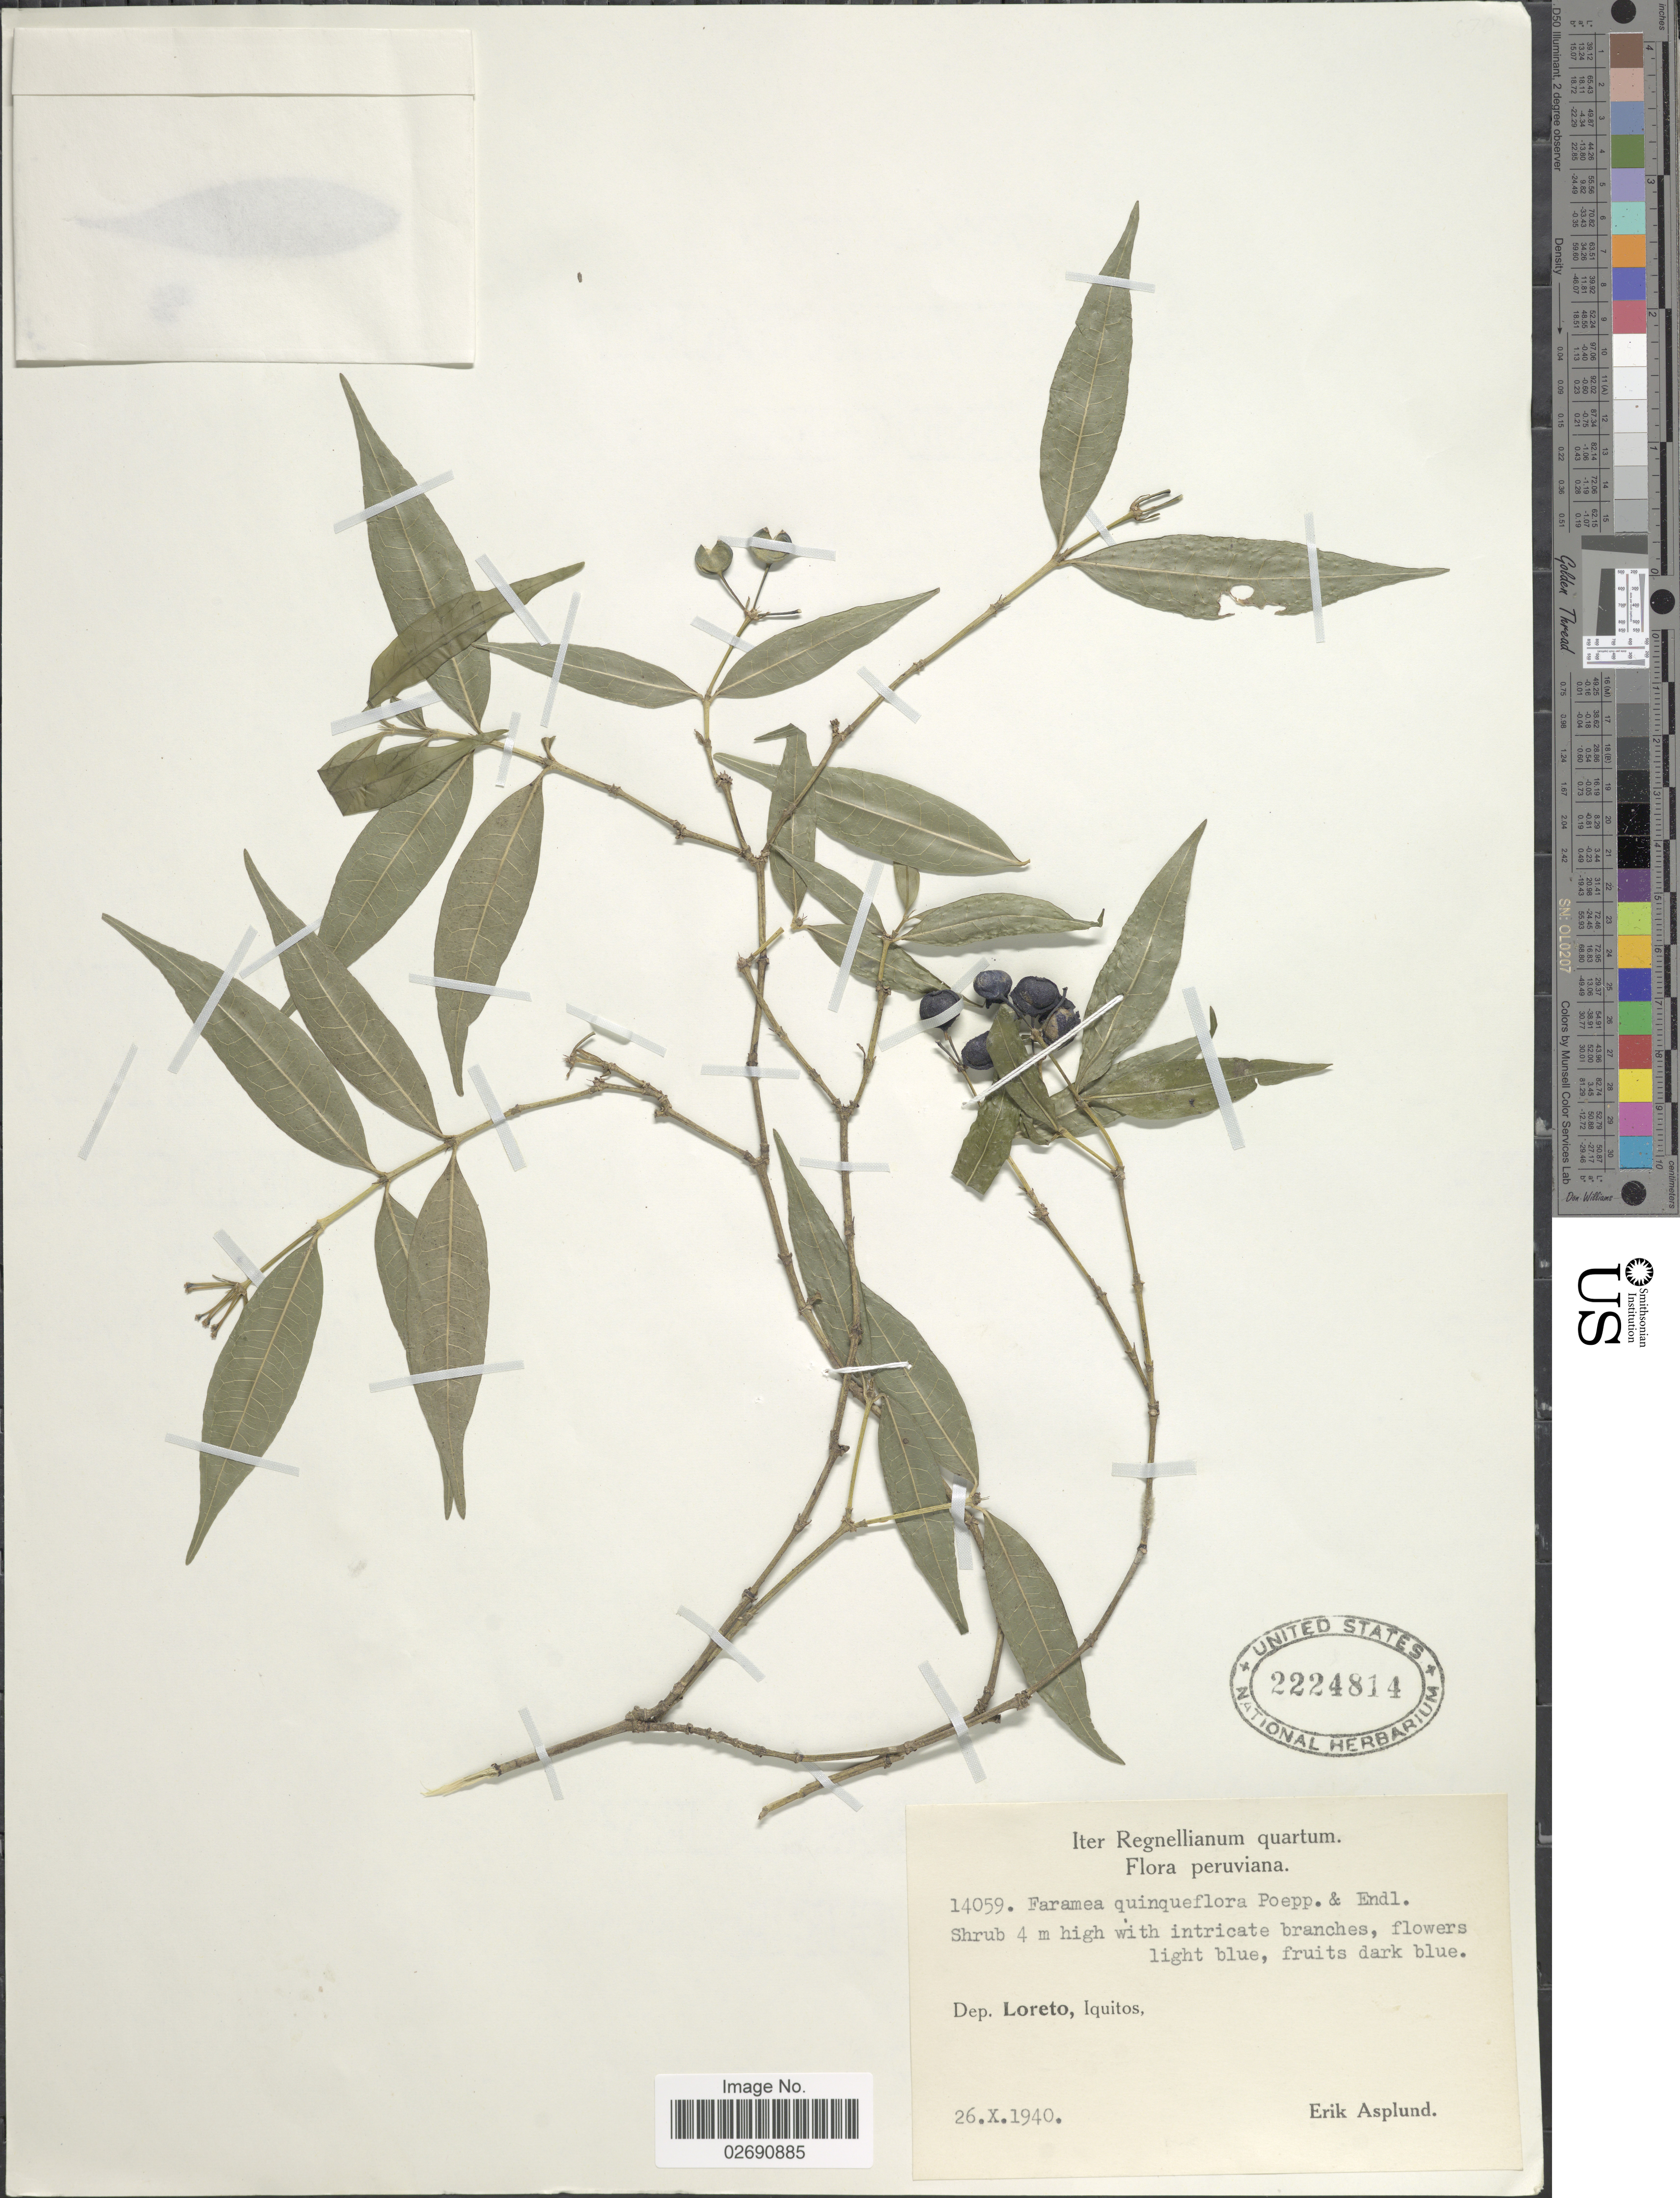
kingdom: Plantae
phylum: Tracheophyta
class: Magnoliopsida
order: Gentianales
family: Rubiaceae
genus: Faramea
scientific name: Faramea quinqueflora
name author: Poepp. & Endl.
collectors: E. Asplund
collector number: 14059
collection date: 1940-10-26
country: Peru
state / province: Loreto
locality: Iquitos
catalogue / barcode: US 2224814